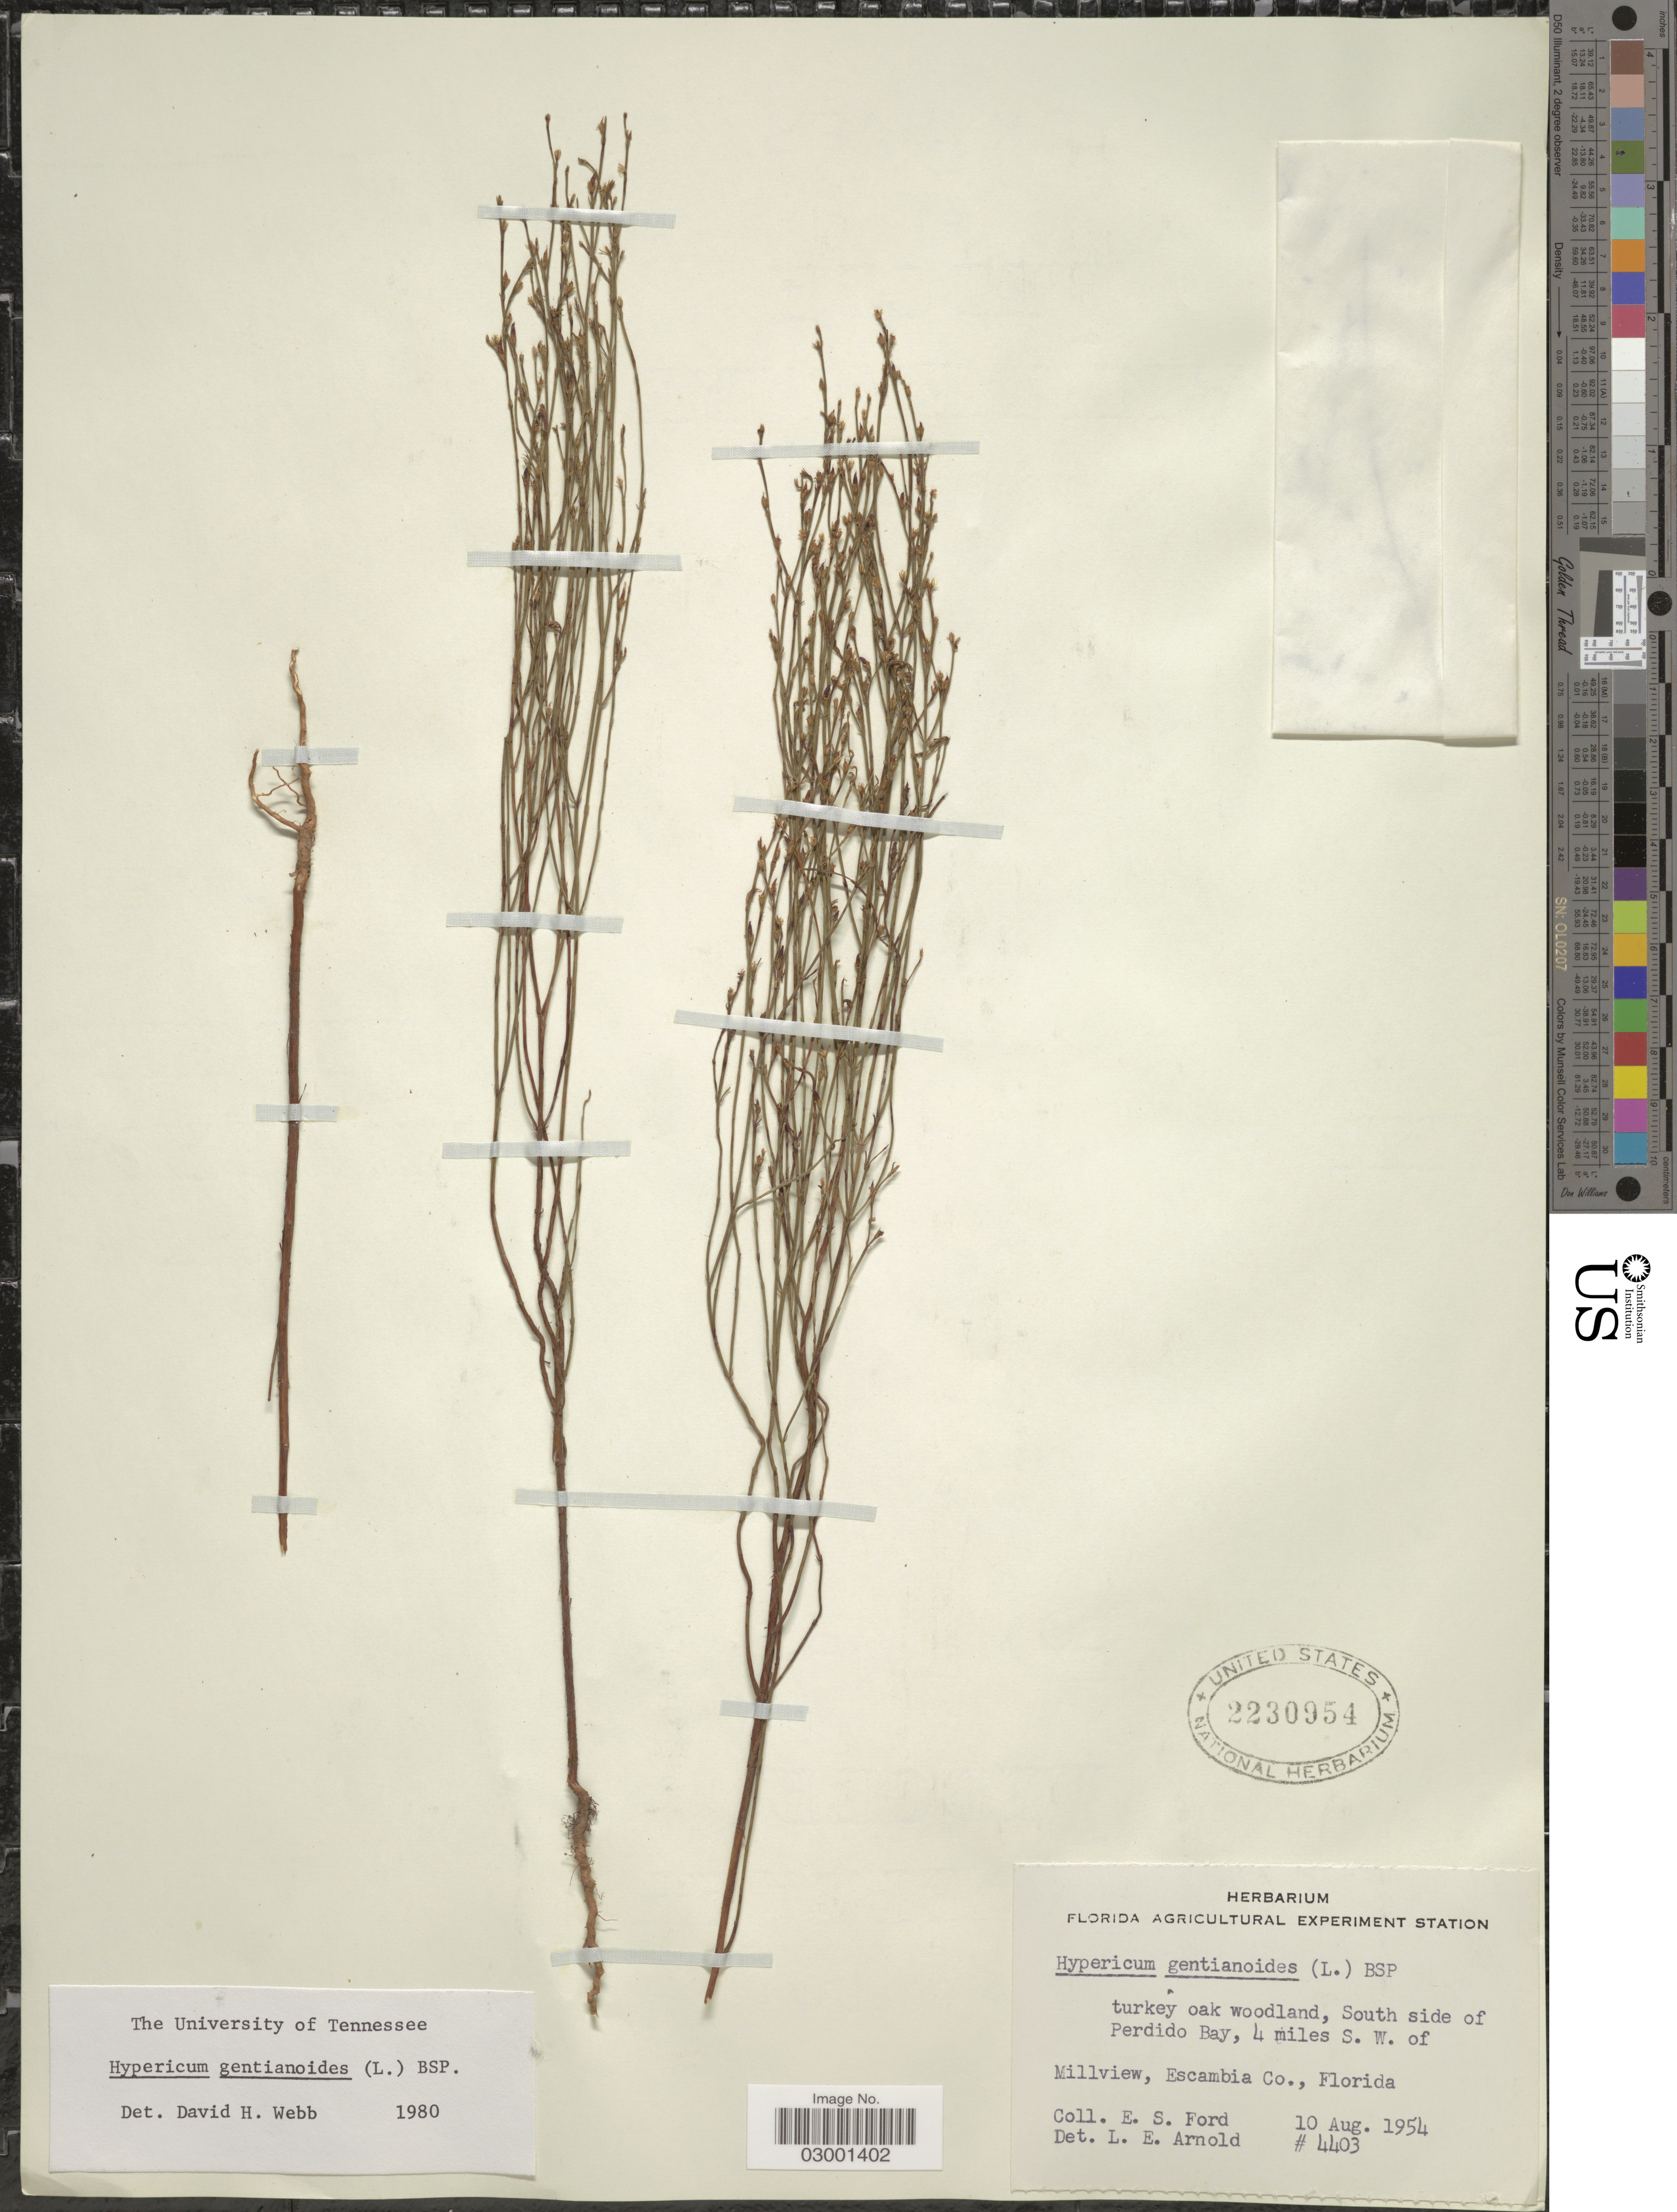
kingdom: Plantae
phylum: Tracheophyta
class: Magnoliopsida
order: Malpighiales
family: Hypericaceae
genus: Hypericum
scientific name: Hypericum gentianoides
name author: (L.) Britton, Stearns & Poggenb.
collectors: E. Ford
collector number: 4403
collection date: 1954-08-10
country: United States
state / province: Florida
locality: Turkey oak woodland, South side of Perdido Bay, 4 miles S. W.of Millview, Escambia Co.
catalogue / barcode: US 2230954